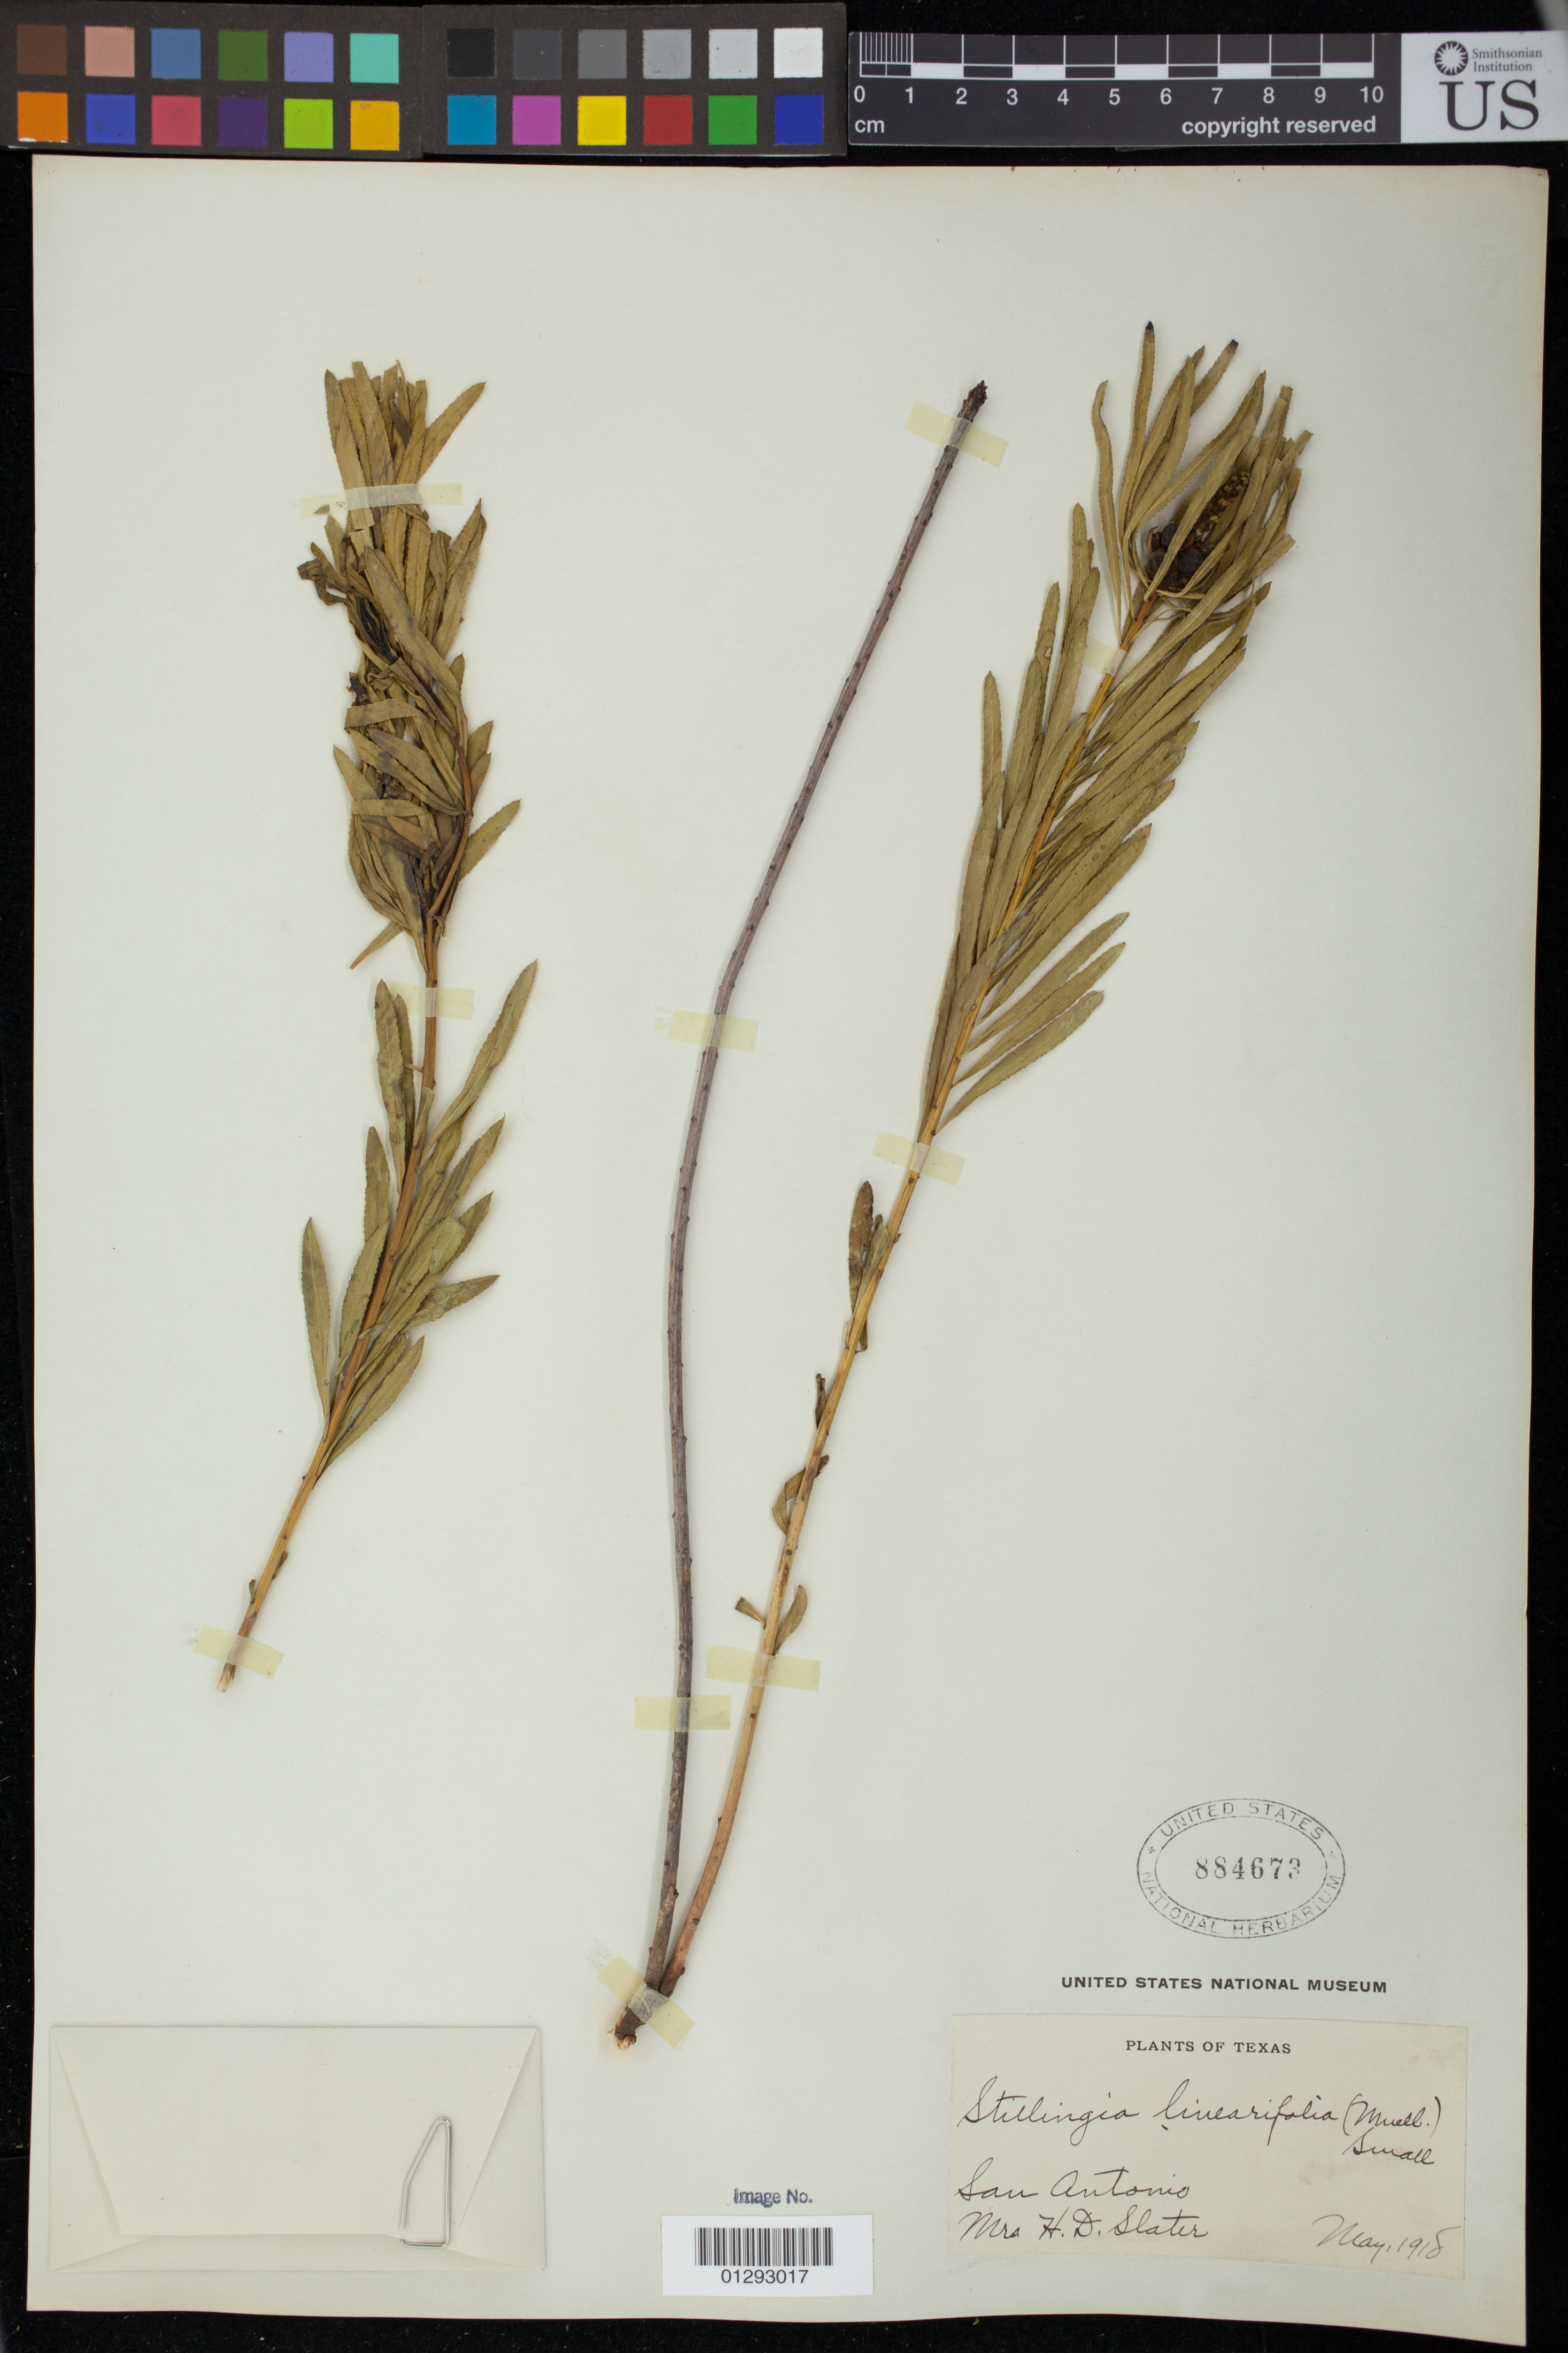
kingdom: Plantae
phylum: Tracheophyta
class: Magnoliopsida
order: Malpighiales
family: Euphorbiaceae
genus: Stillingia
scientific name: Stillingia texana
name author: I.M. Johnst.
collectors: H. Slater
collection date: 1910-05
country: United States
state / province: Texas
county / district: Bexar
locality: San Antonio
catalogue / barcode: US 884673